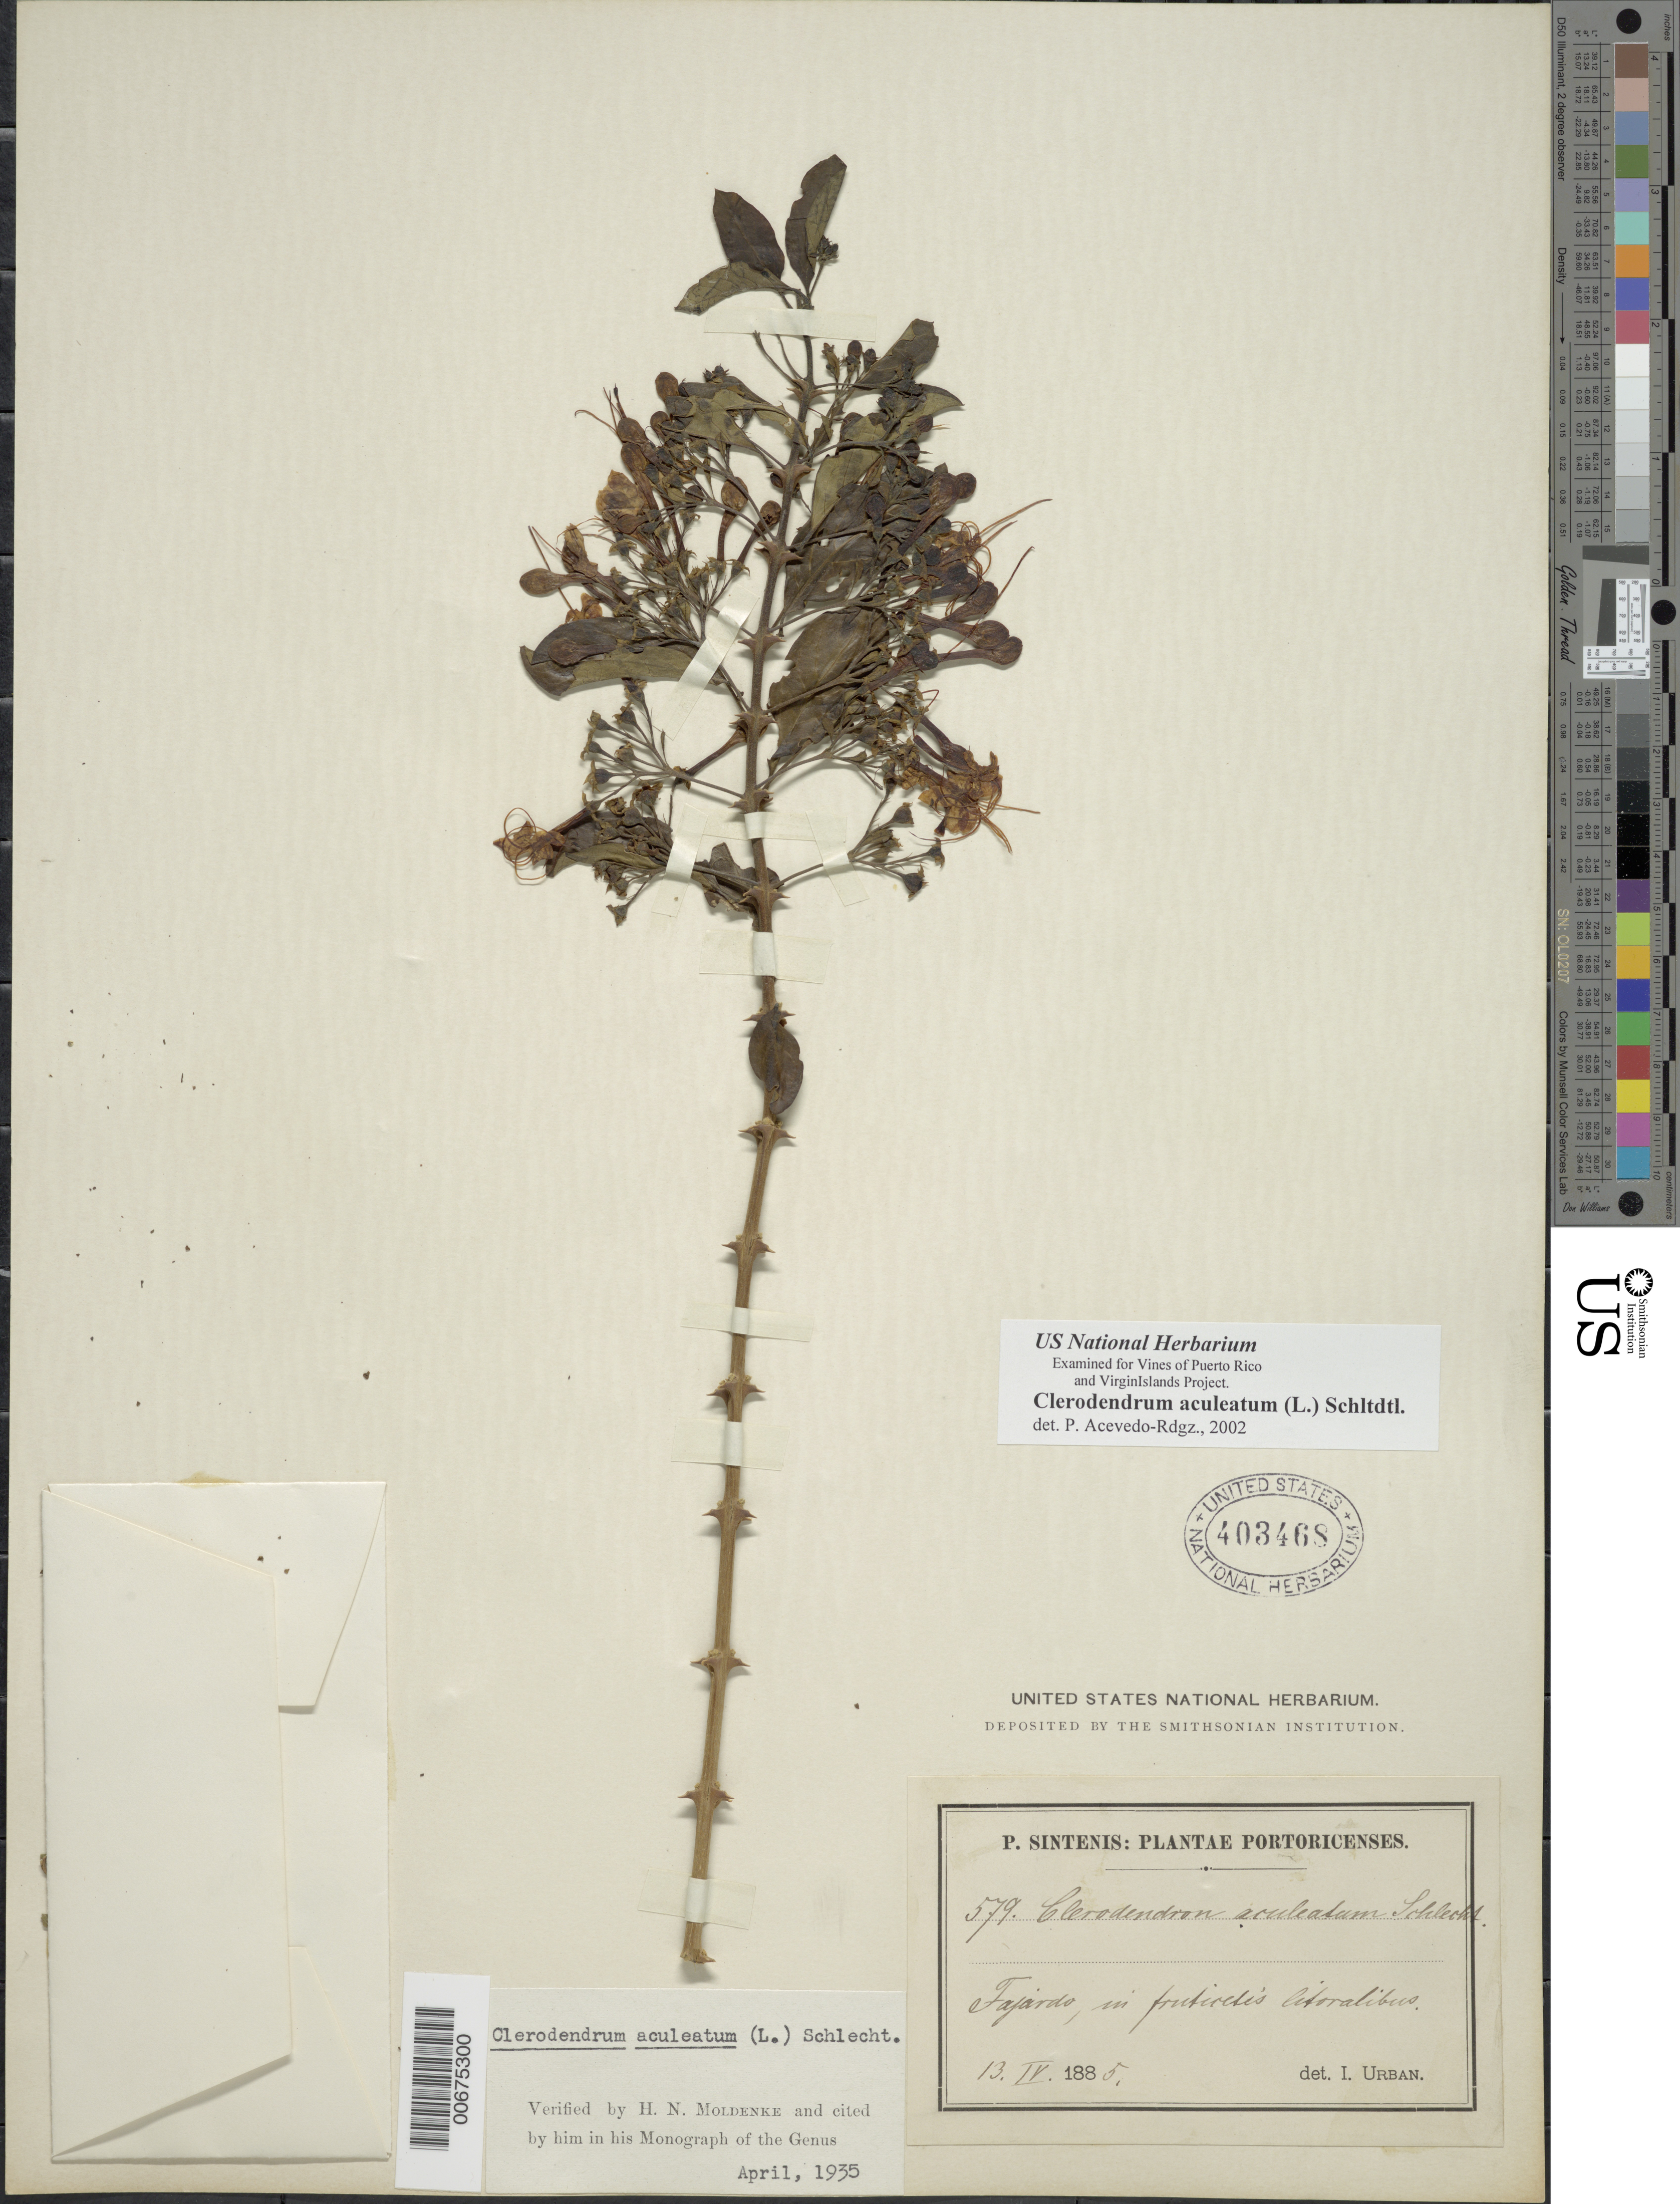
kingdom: Plantae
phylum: Tracheophyta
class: Magnoliopsida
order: Lamiales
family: Lamiaceae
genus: Clerodendrum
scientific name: Clerodendrum aculeatum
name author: (L.) Schltdl.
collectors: P. Sintenis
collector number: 579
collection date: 1885-04-13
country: Puerto Rico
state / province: Fajardo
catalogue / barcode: US 403468